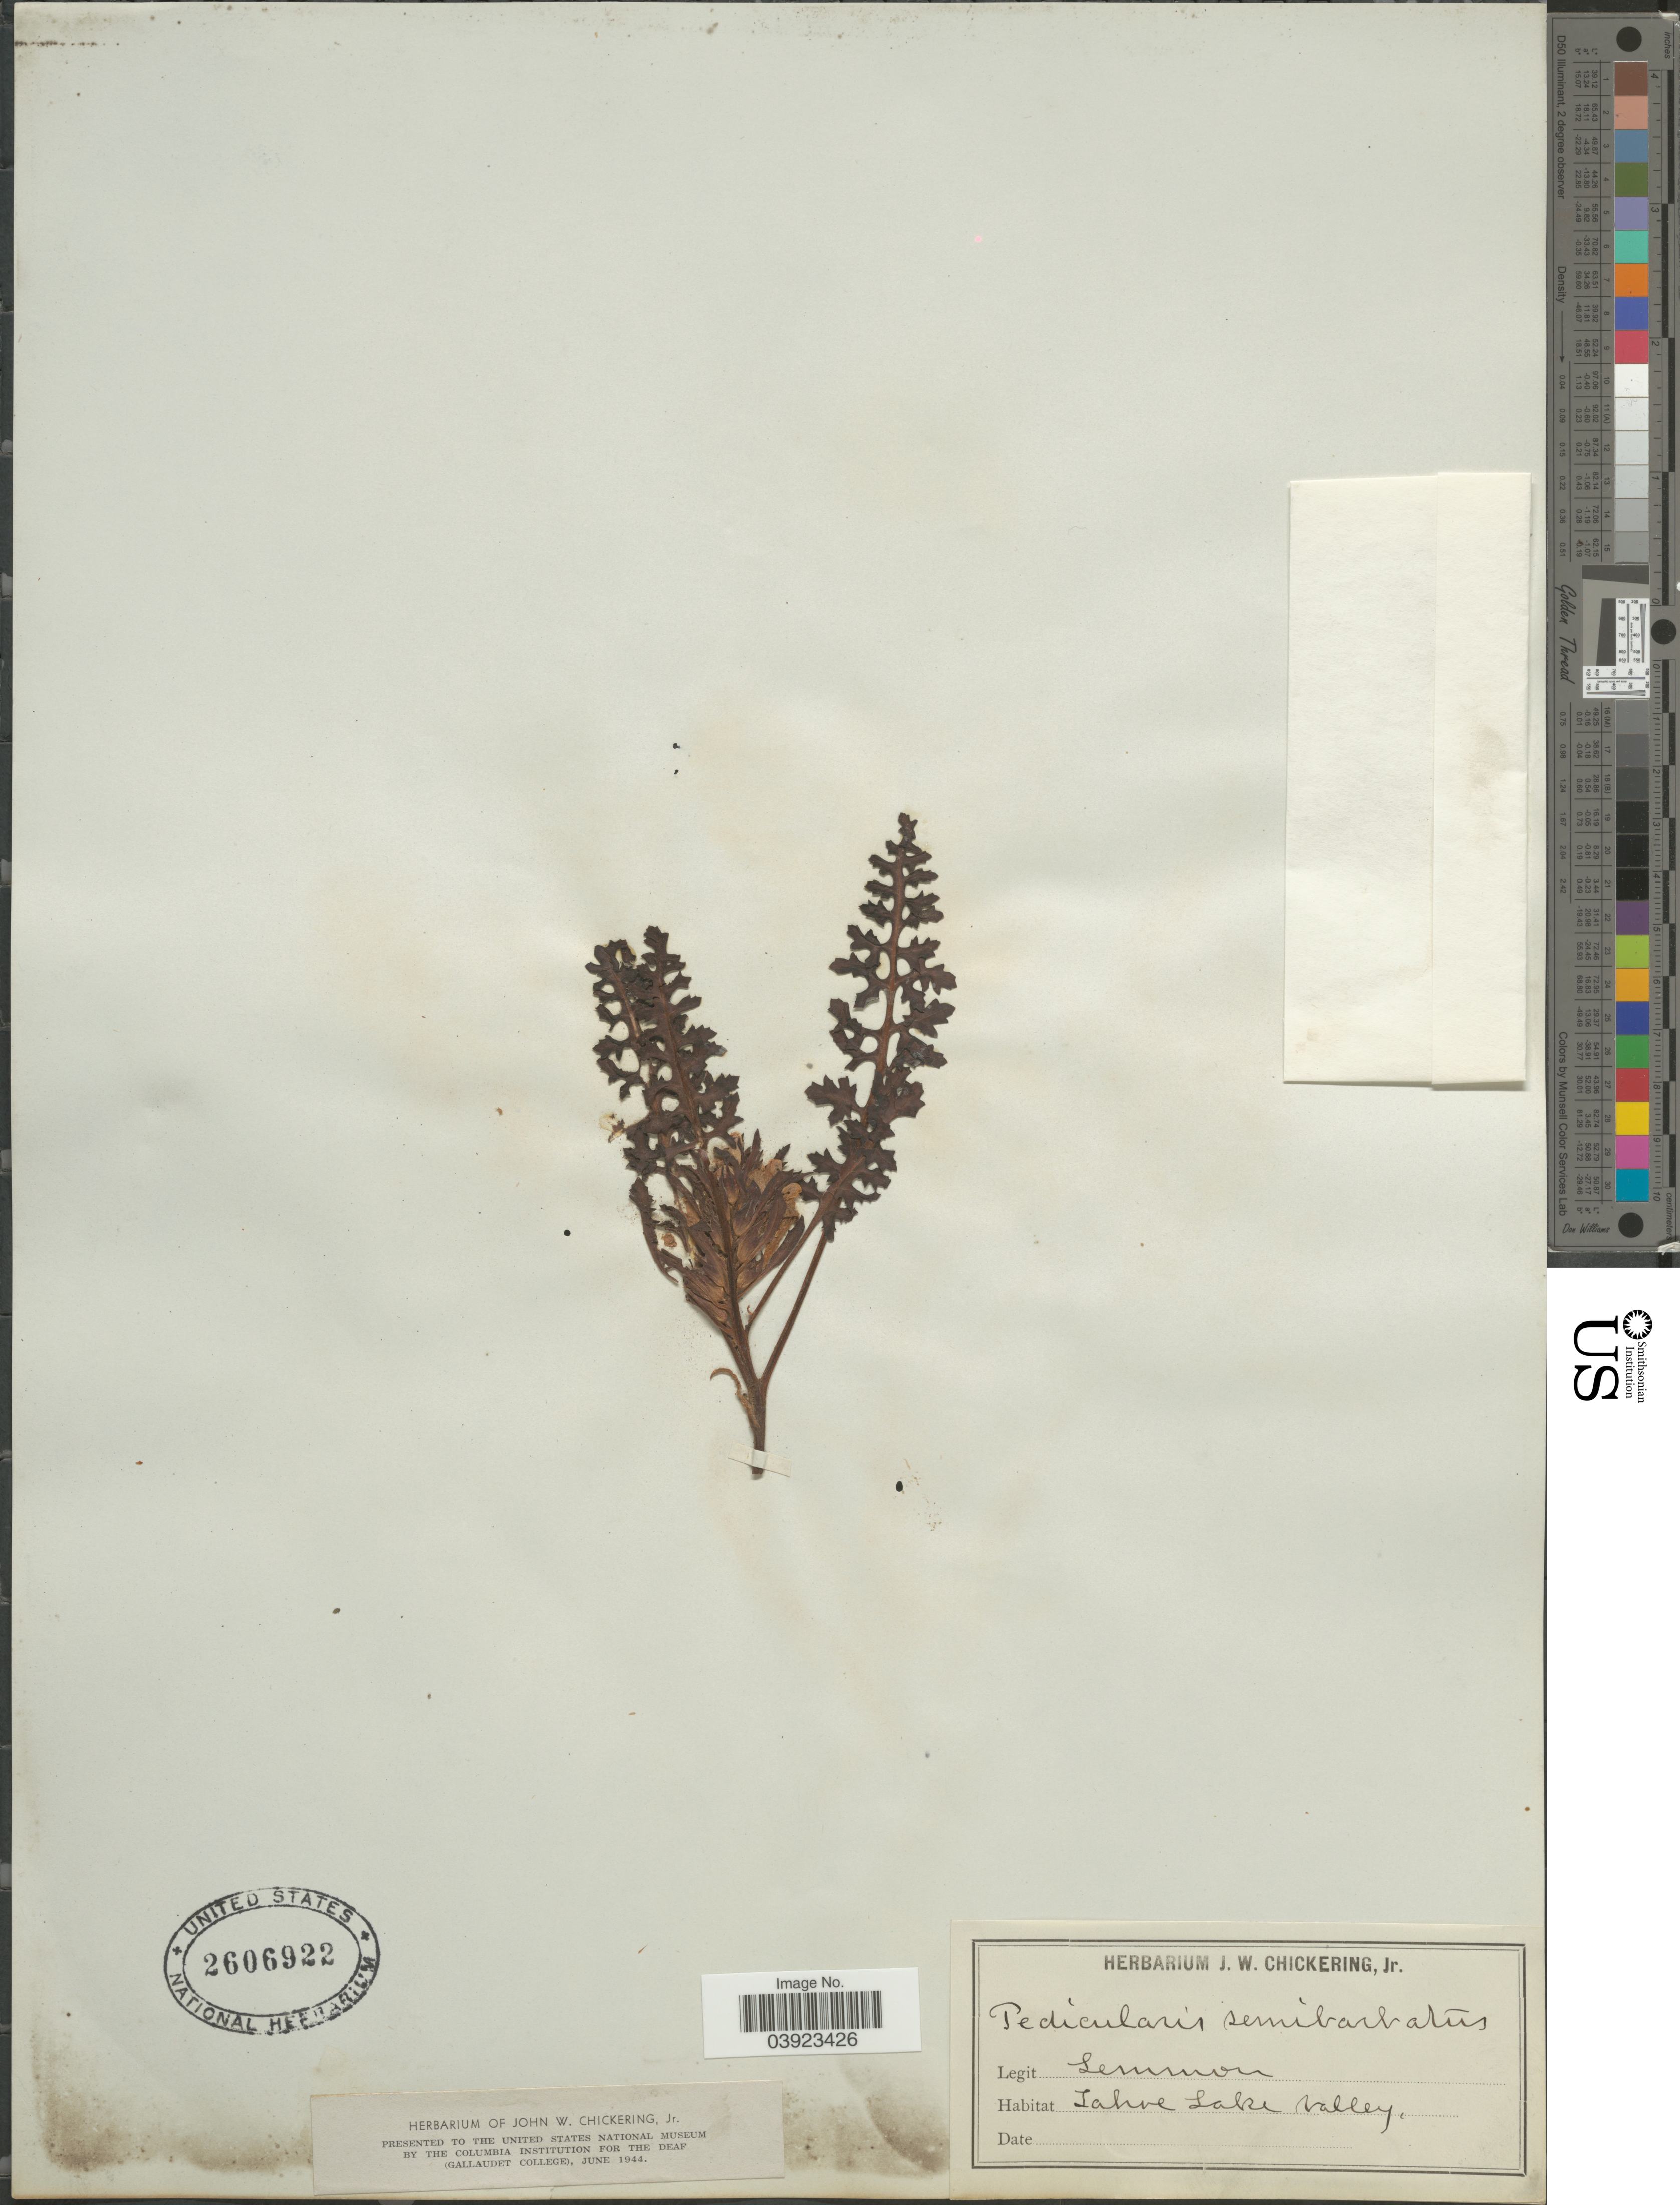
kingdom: Plantae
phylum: Tracheophyta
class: Magnoliopsida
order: Lamiales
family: Orobanchaceae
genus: Pedicularis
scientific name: Pedicularis semibarbata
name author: A. Gray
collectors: -- Lemmon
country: United States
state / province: California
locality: Tahoe Lake Valley.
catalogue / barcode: US 2606922